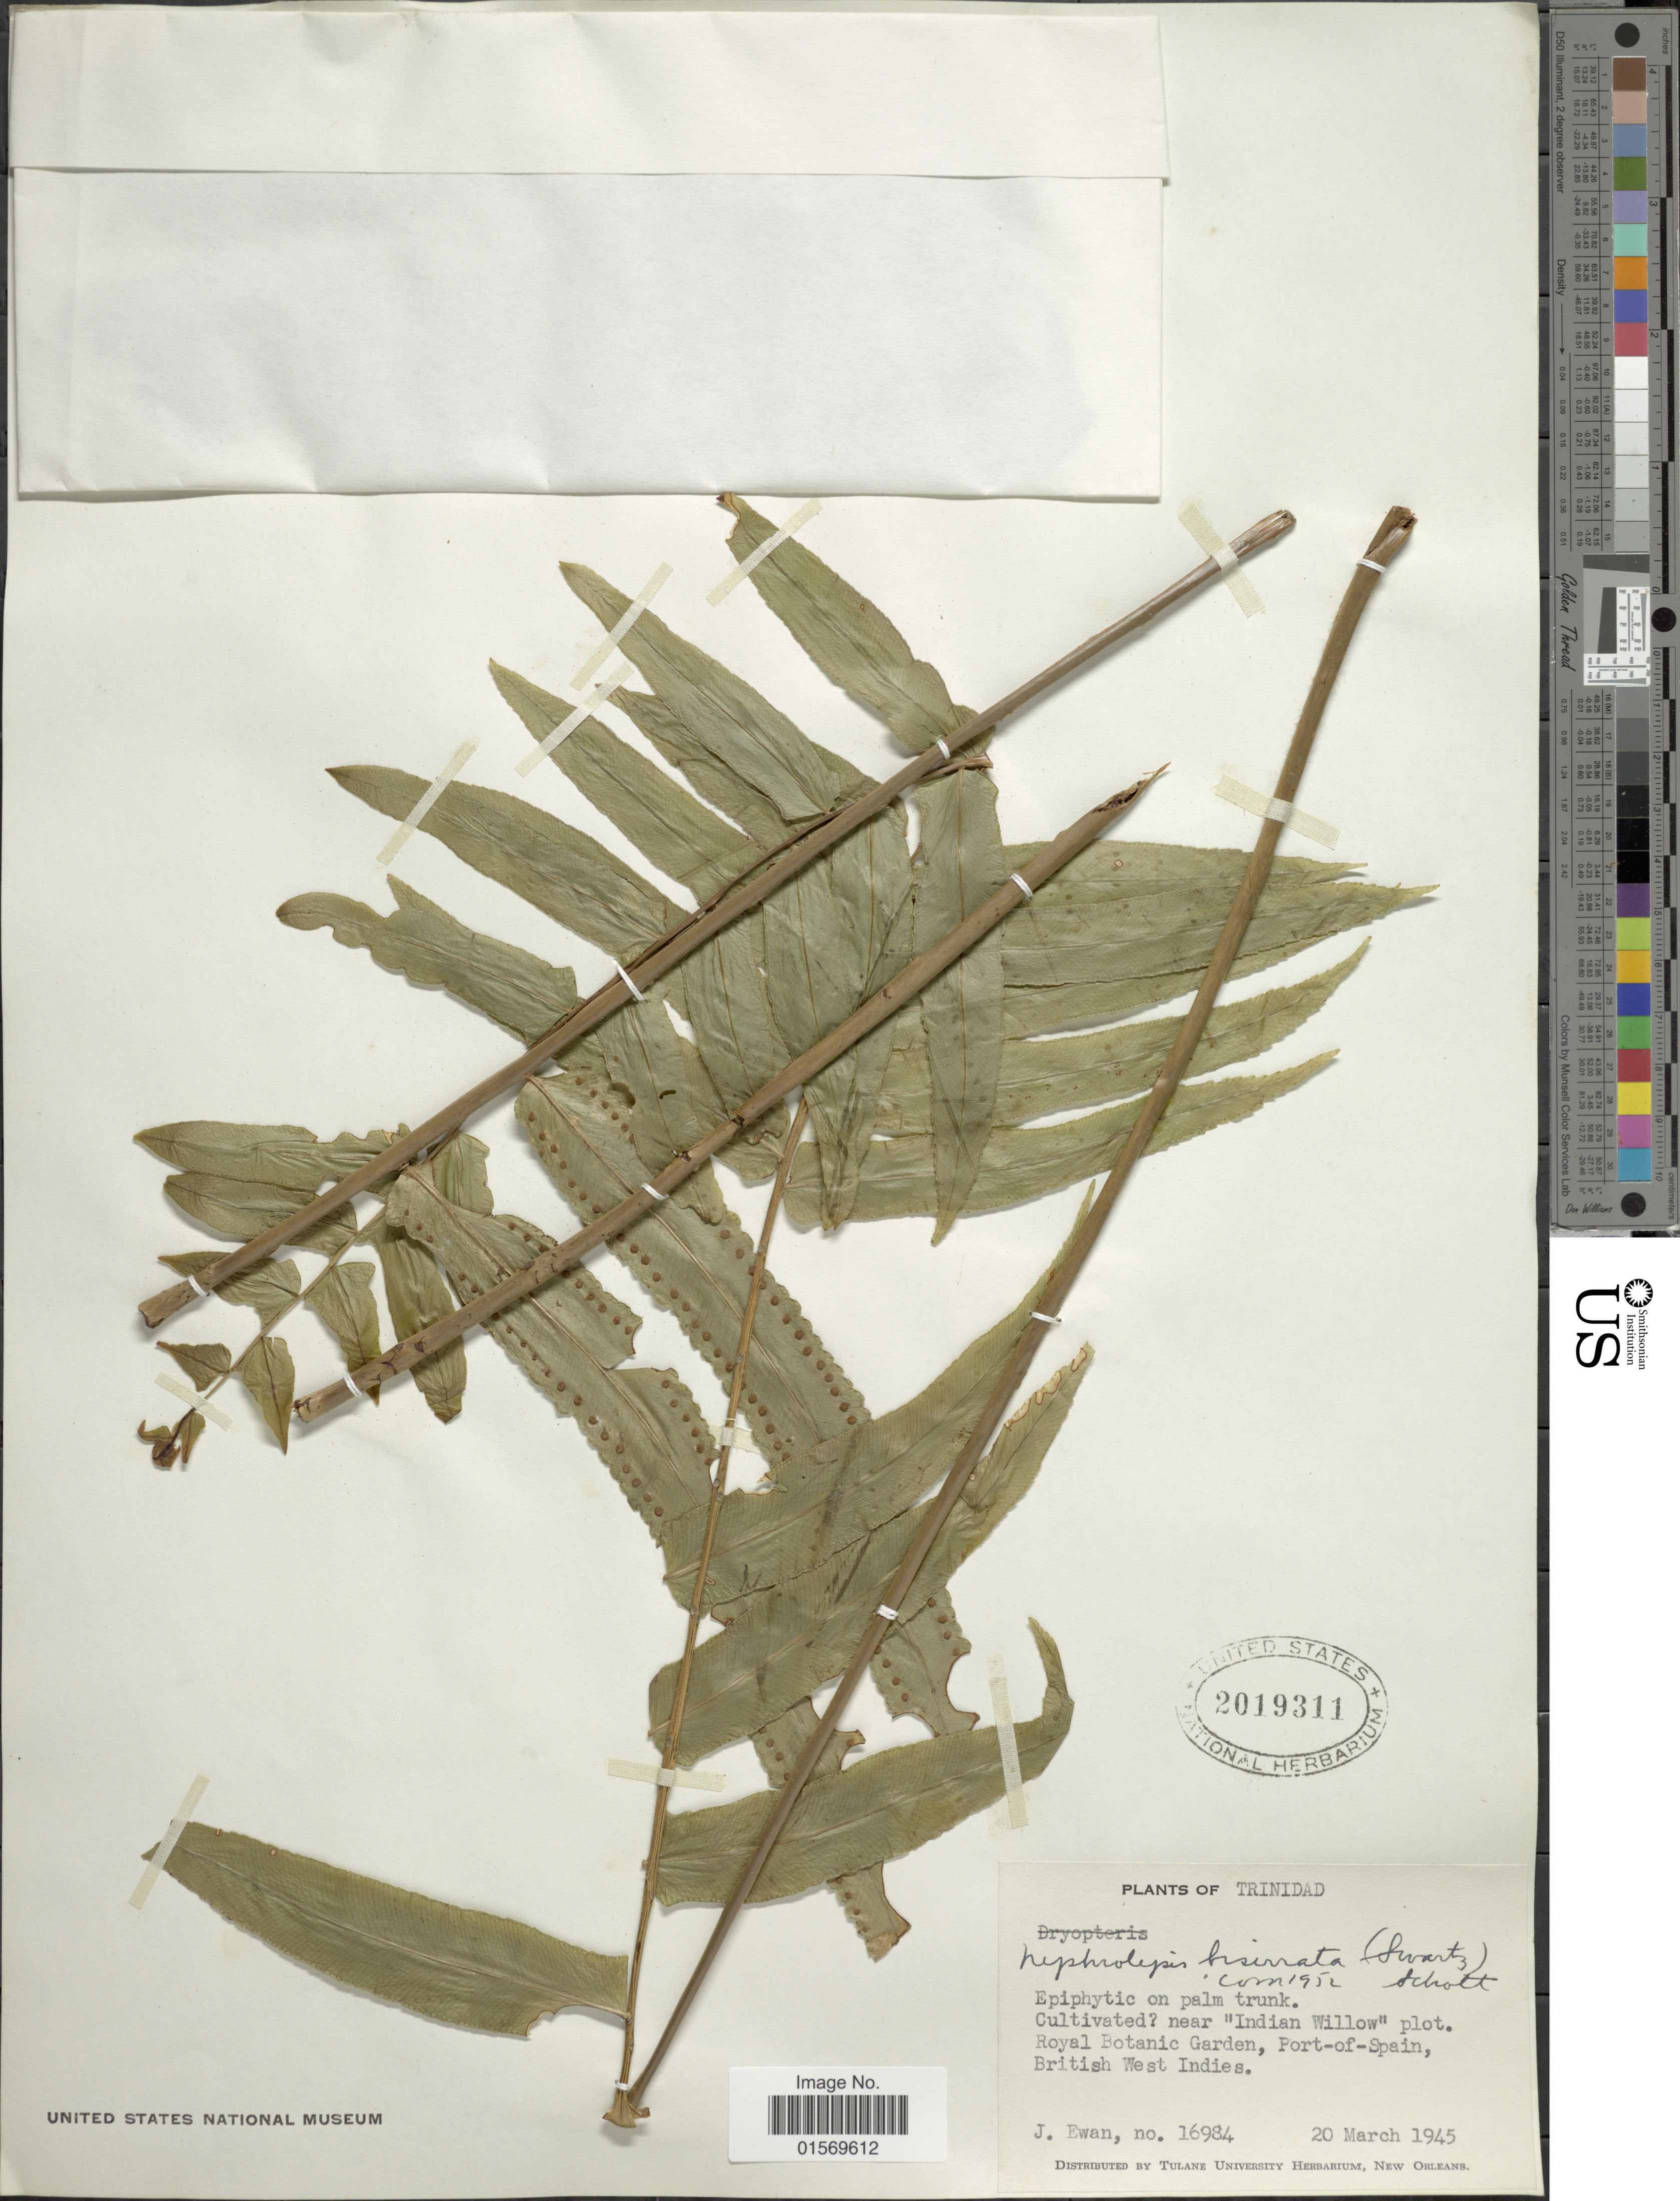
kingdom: Plantae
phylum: Tracheophyta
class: Polypodiopsida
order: Polypodiales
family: Nephrolepidaceae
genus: Nephrolepis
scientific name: Nephrolepis biserrata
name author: (Sw.) Schott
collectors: J. A. Ewan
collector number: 16984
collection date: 1945-03-20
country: Trinidad and Tobago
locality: Trinidad, near "Indian Willo"plot, Royal Botanic Garden, Port-of-Spain, British West Indies.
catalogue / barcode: US 2019311